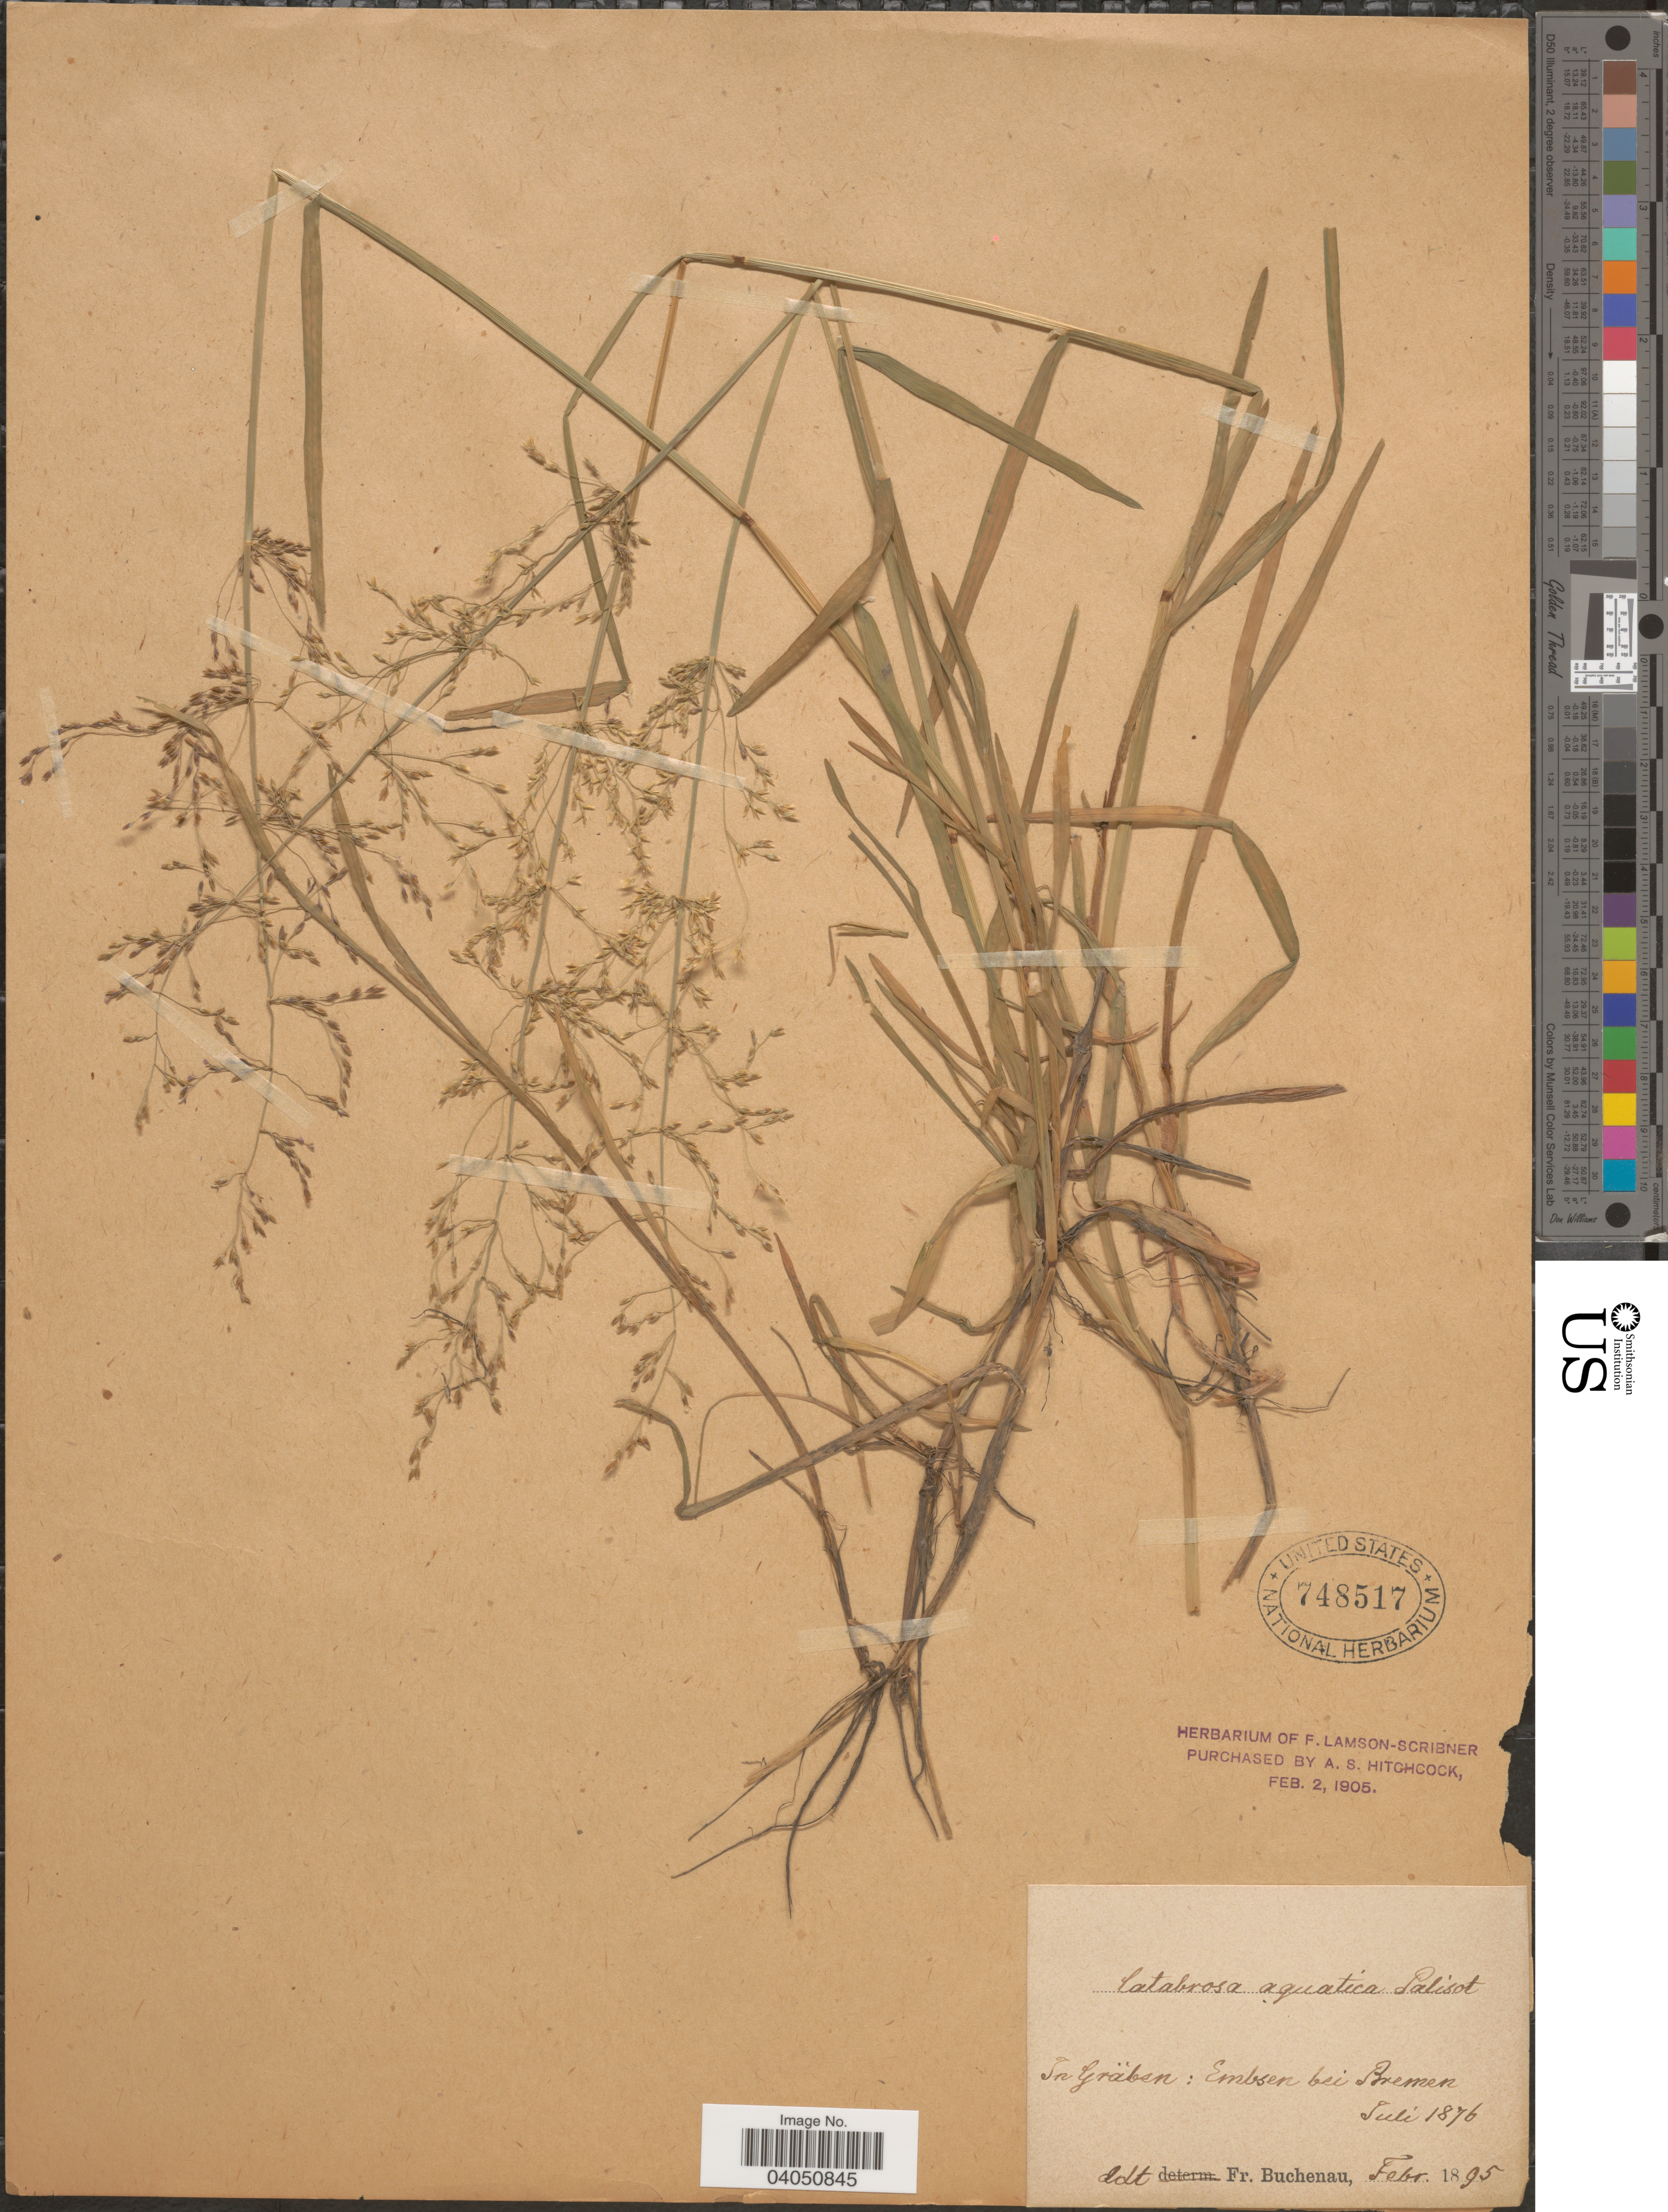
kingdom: Plantae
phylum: Tracheophyta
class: Liliopsida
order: Poales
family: Poaceae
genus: Catabrosa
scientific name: Catabrosa aquatica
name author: (L.) P. Beauv.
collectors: F. Buchenau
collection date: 1876-07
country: Germany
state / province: Bremen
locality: In Gräben: Embsen bei Bremen.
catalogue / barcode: US 748517